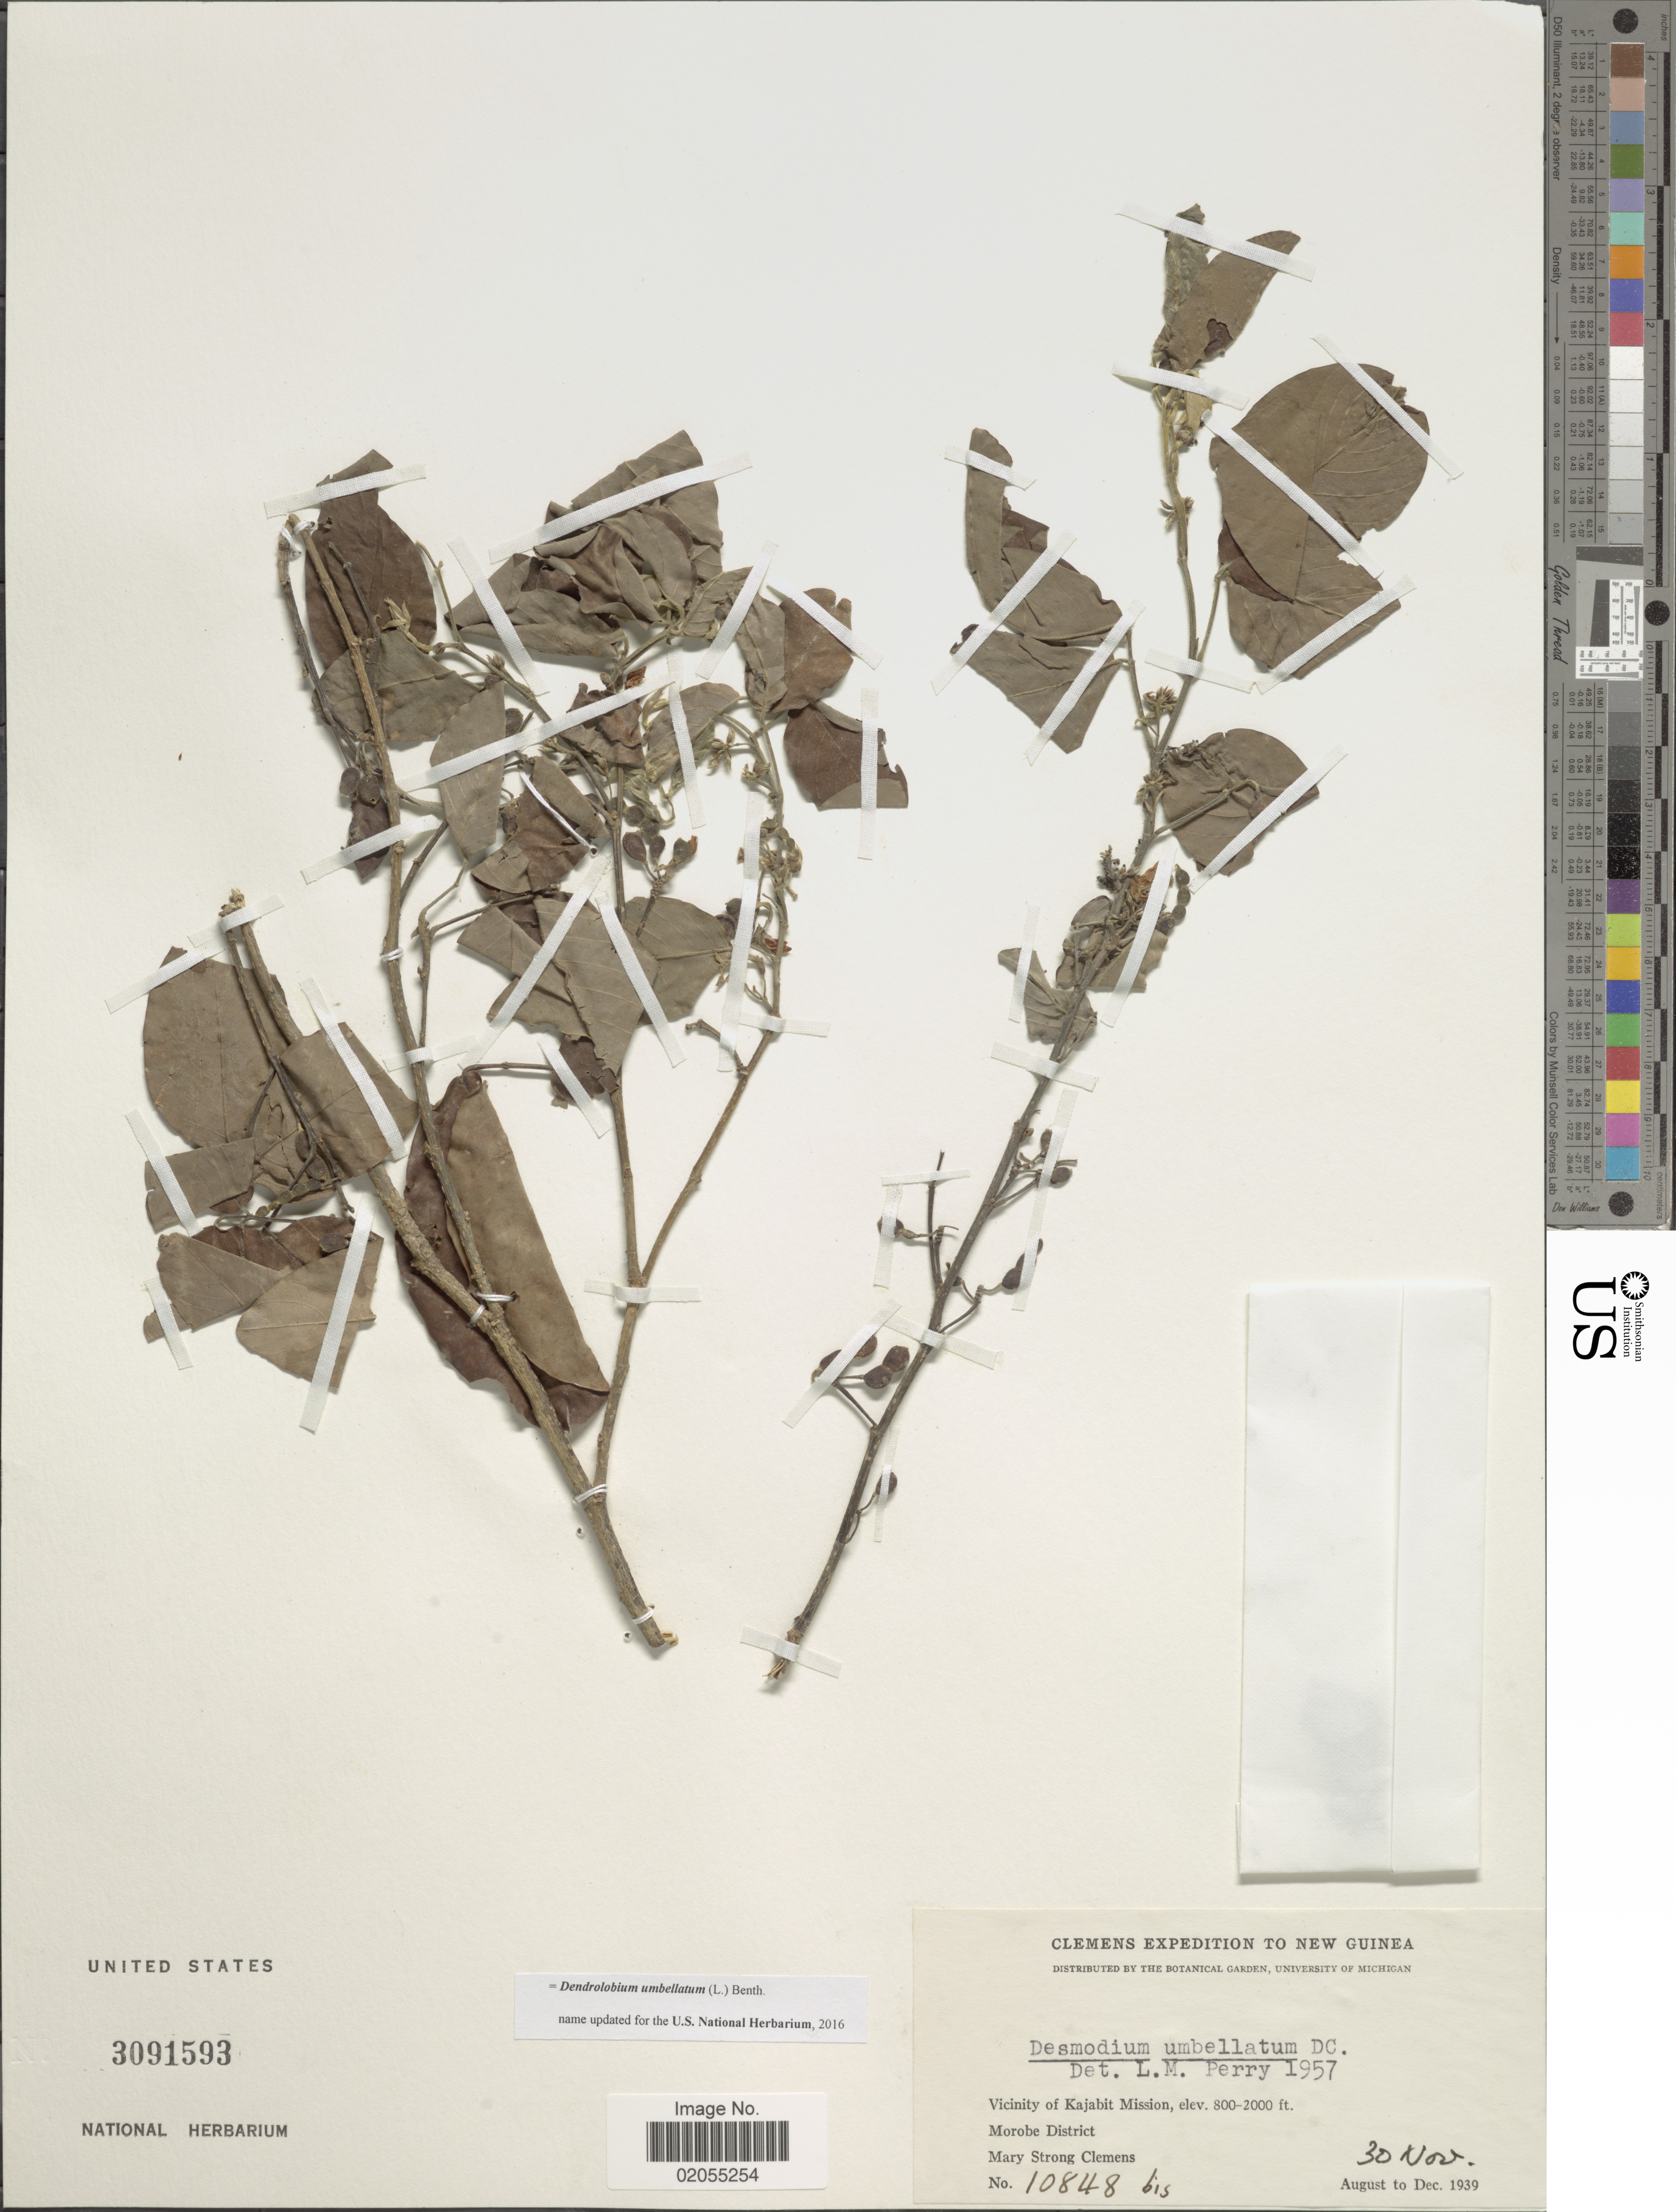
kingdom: Plantae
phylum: Tracheophyta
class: Magnoliopsida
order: Fabales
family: Fabaceae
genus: Dendrolobium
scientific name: Dendrolobium umbellatum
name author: (L.) Benth.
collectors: M. S. Clemens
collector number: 10848 bis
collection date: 1939-11-30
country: Papua New Guinea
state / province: Morobe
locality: New Guinea, Vicinity of Kajabit Mission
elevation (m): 244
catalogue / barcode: US 3091593